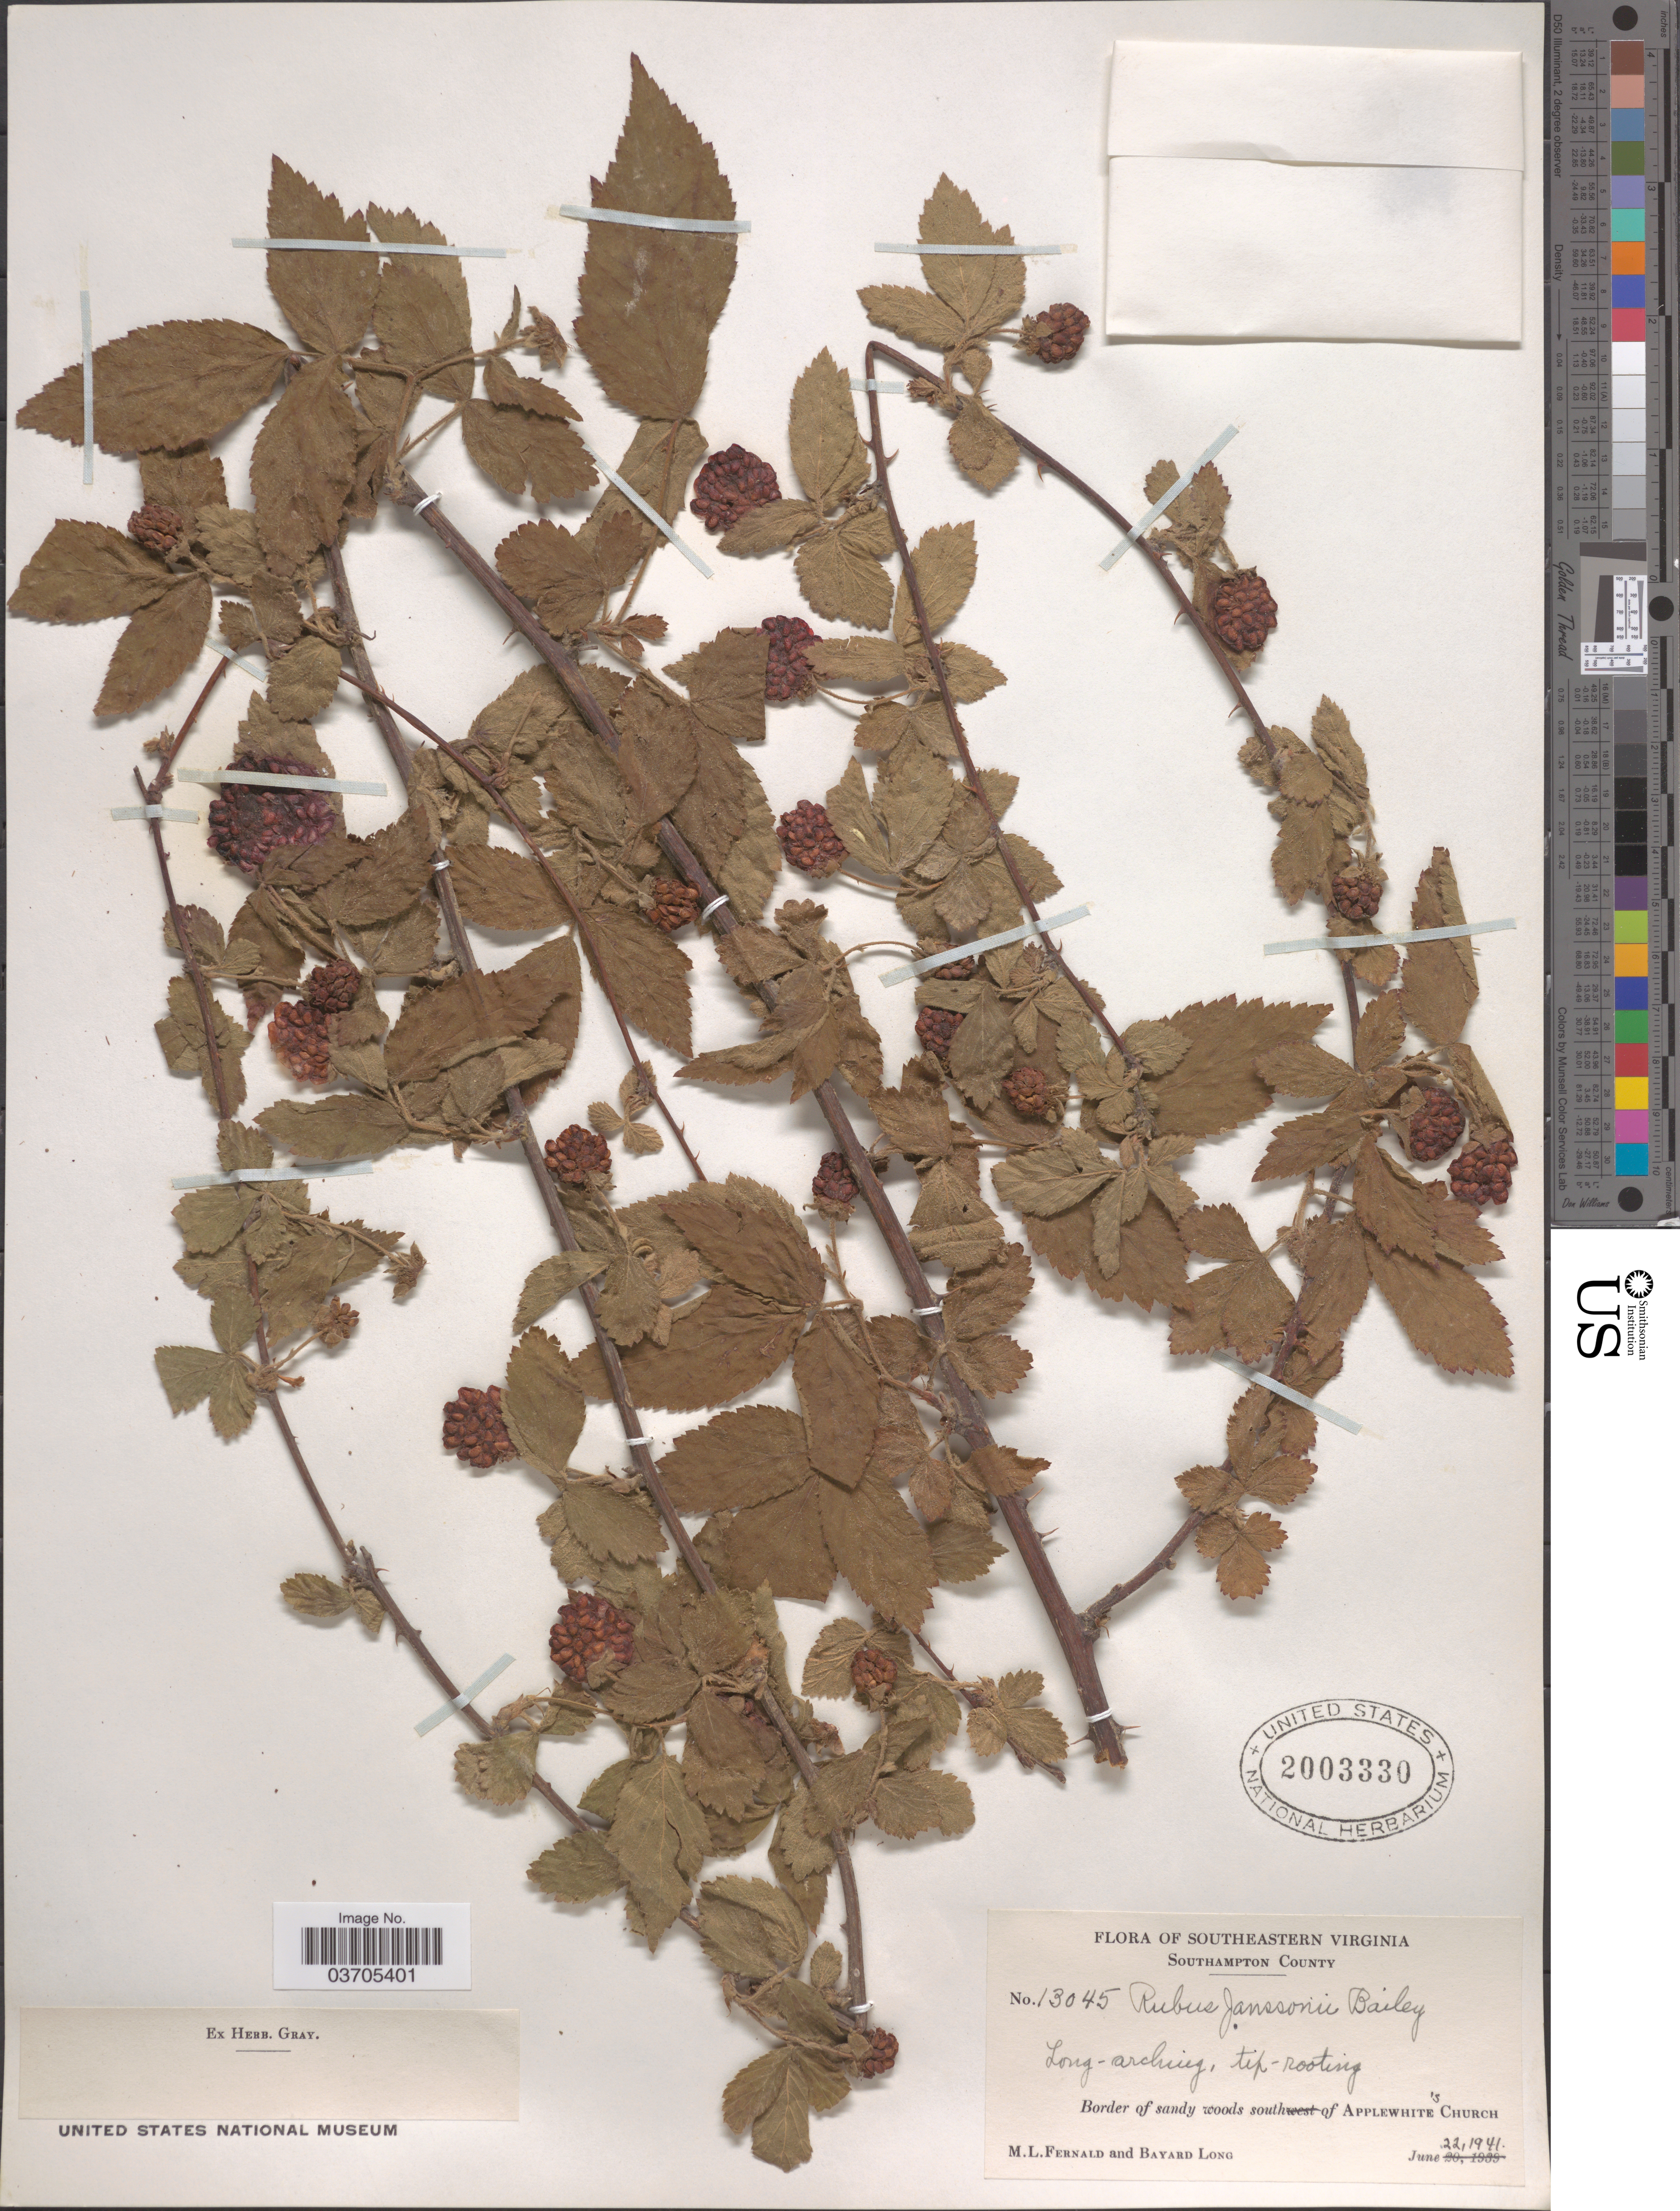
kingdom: Plantae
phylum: Tracheophyta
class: Magnoliopsida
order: Rosales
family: Rosaceae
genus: Rubus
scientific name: Rubus janssonii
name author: L.H. Bailey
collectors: M. L. Fernald & B. Long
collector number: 13045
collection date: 1941-06-22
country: United States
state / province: Virginia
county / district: Southampton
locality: Southeastern Virginia. Southampton County. Border of sandy woods south of Applewhite's Church.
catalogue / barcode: US 2003330